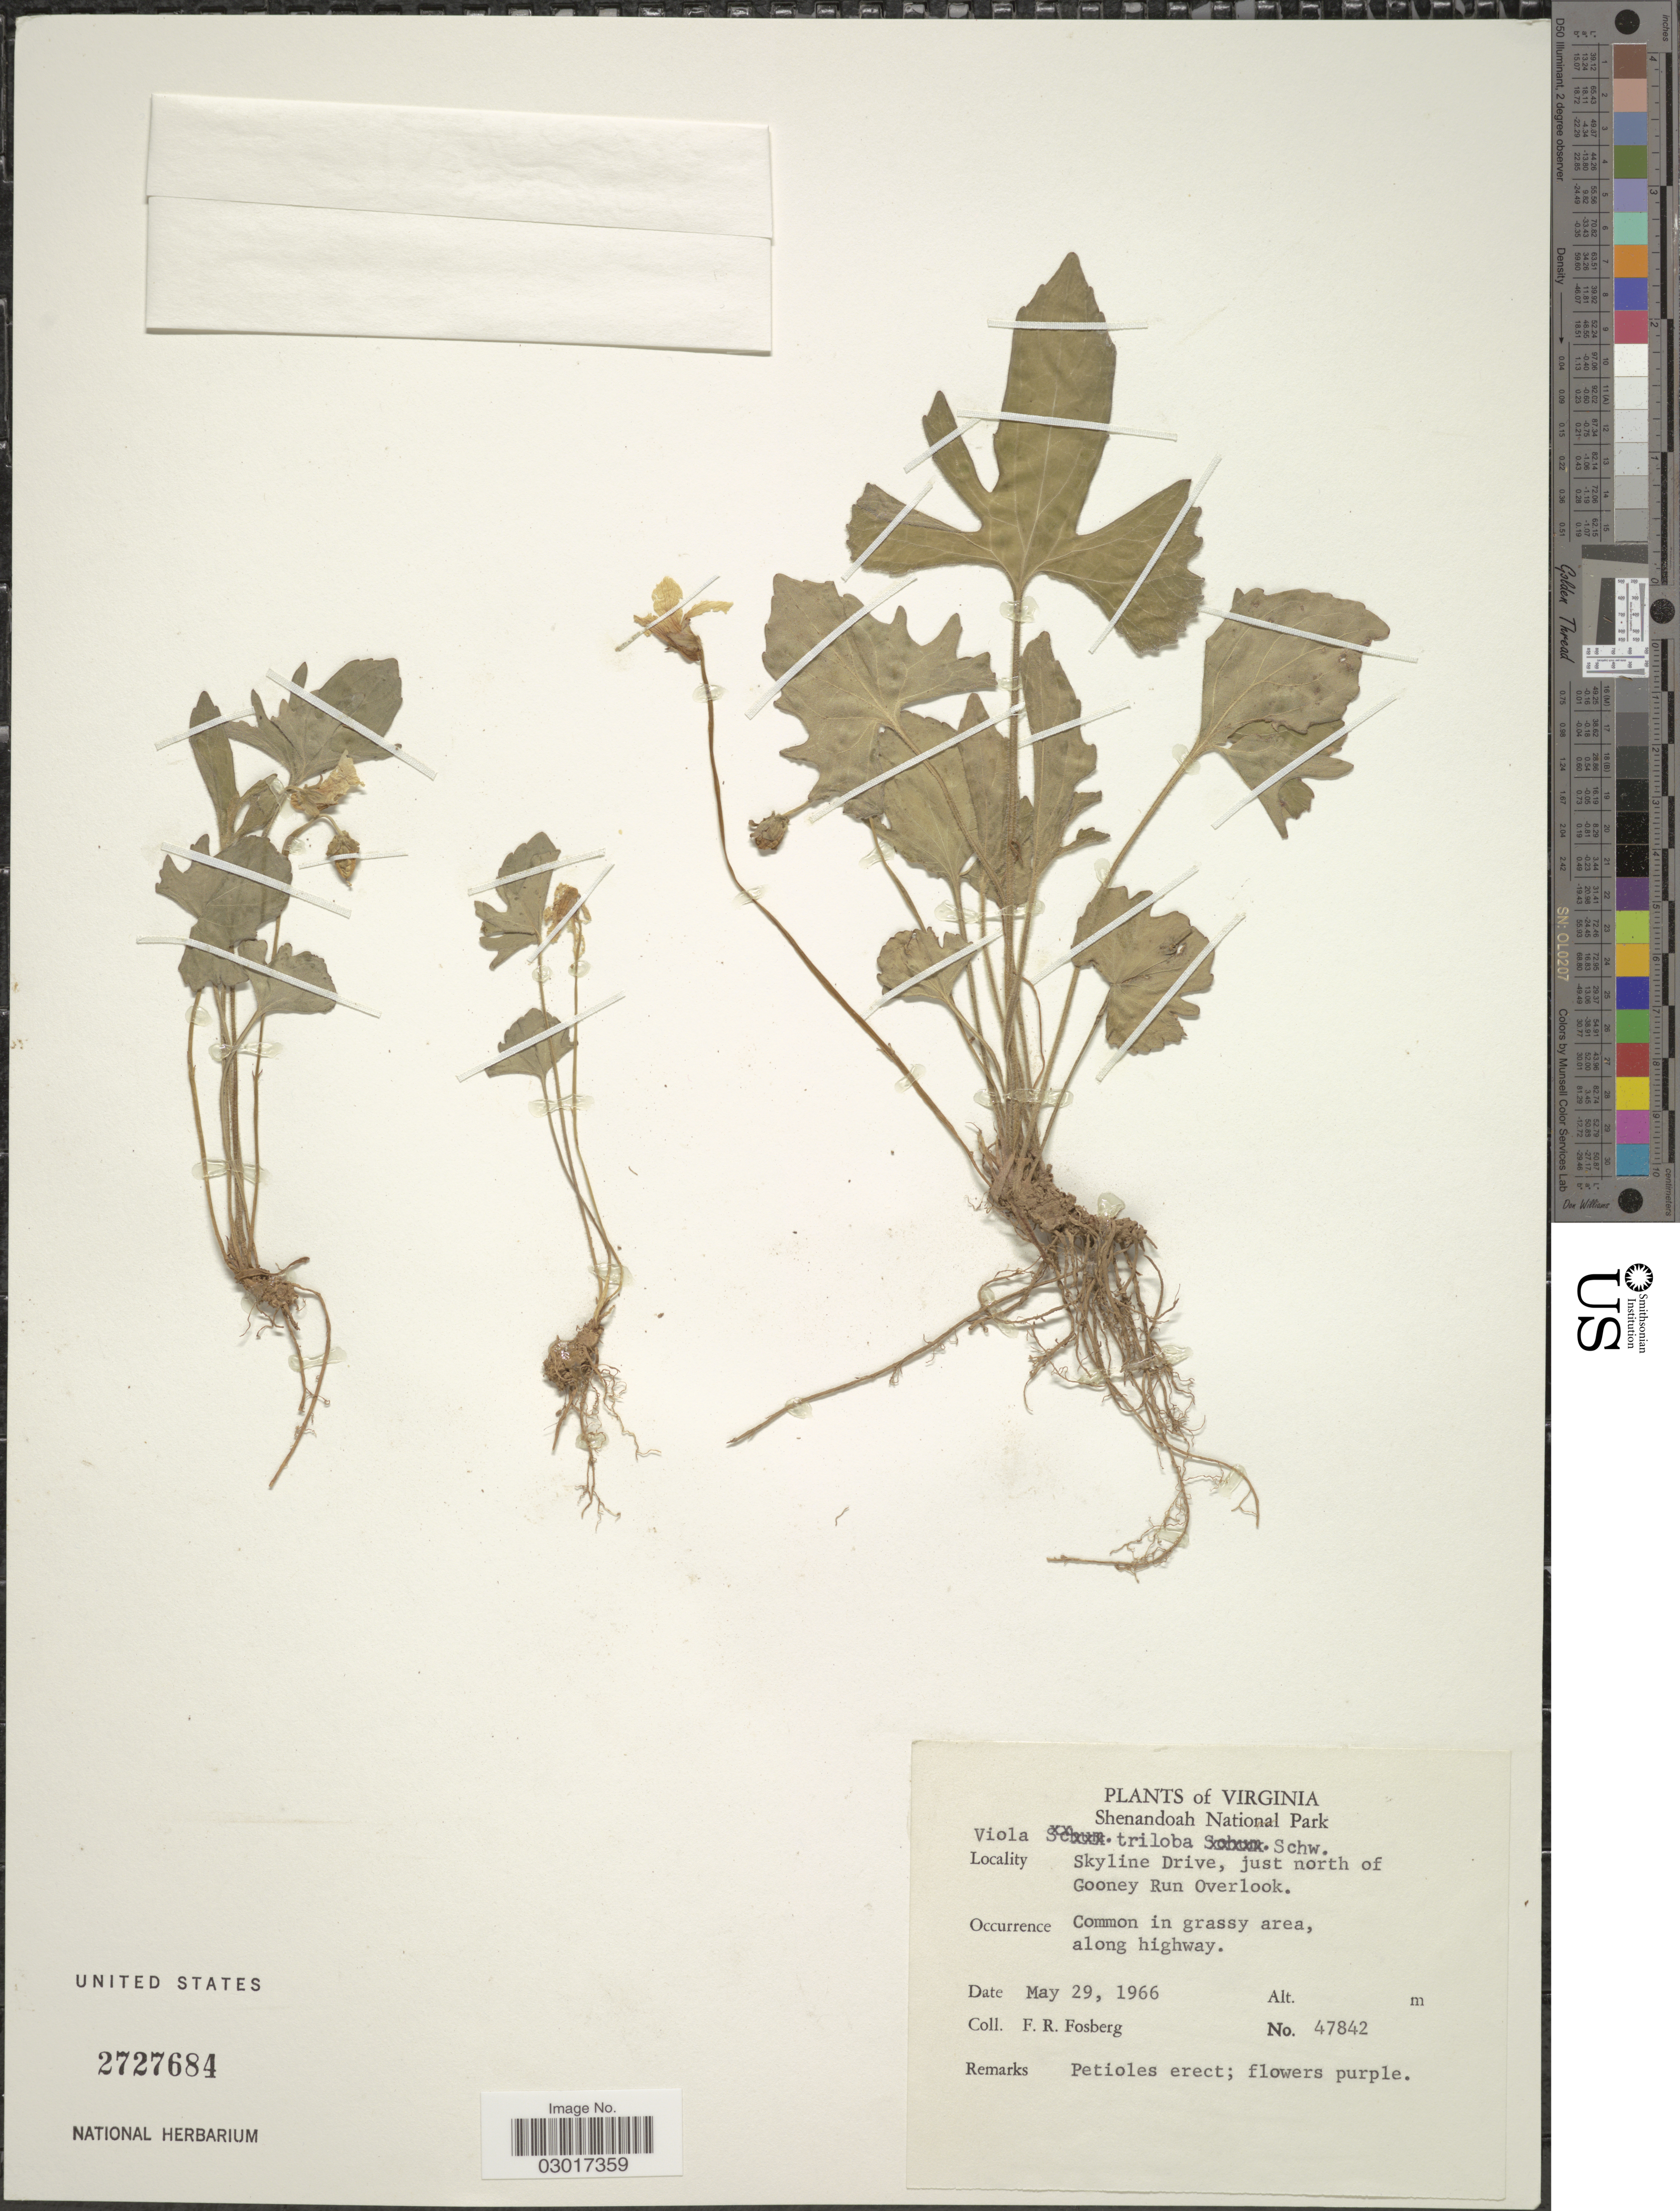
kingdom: Plantae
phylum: Tracheophyta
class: Magnoliopsida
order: Malpighiales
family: Violaceae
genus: Viola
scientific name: Viola triloba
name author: Schwein.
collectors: F. R. Fosberg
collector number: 47842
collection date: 1966-05-29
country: United States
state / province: Virginia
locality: Shenandoah National Park, Skyline Drive, just north of Gooney Run Overlook.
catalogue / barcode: US 2727684